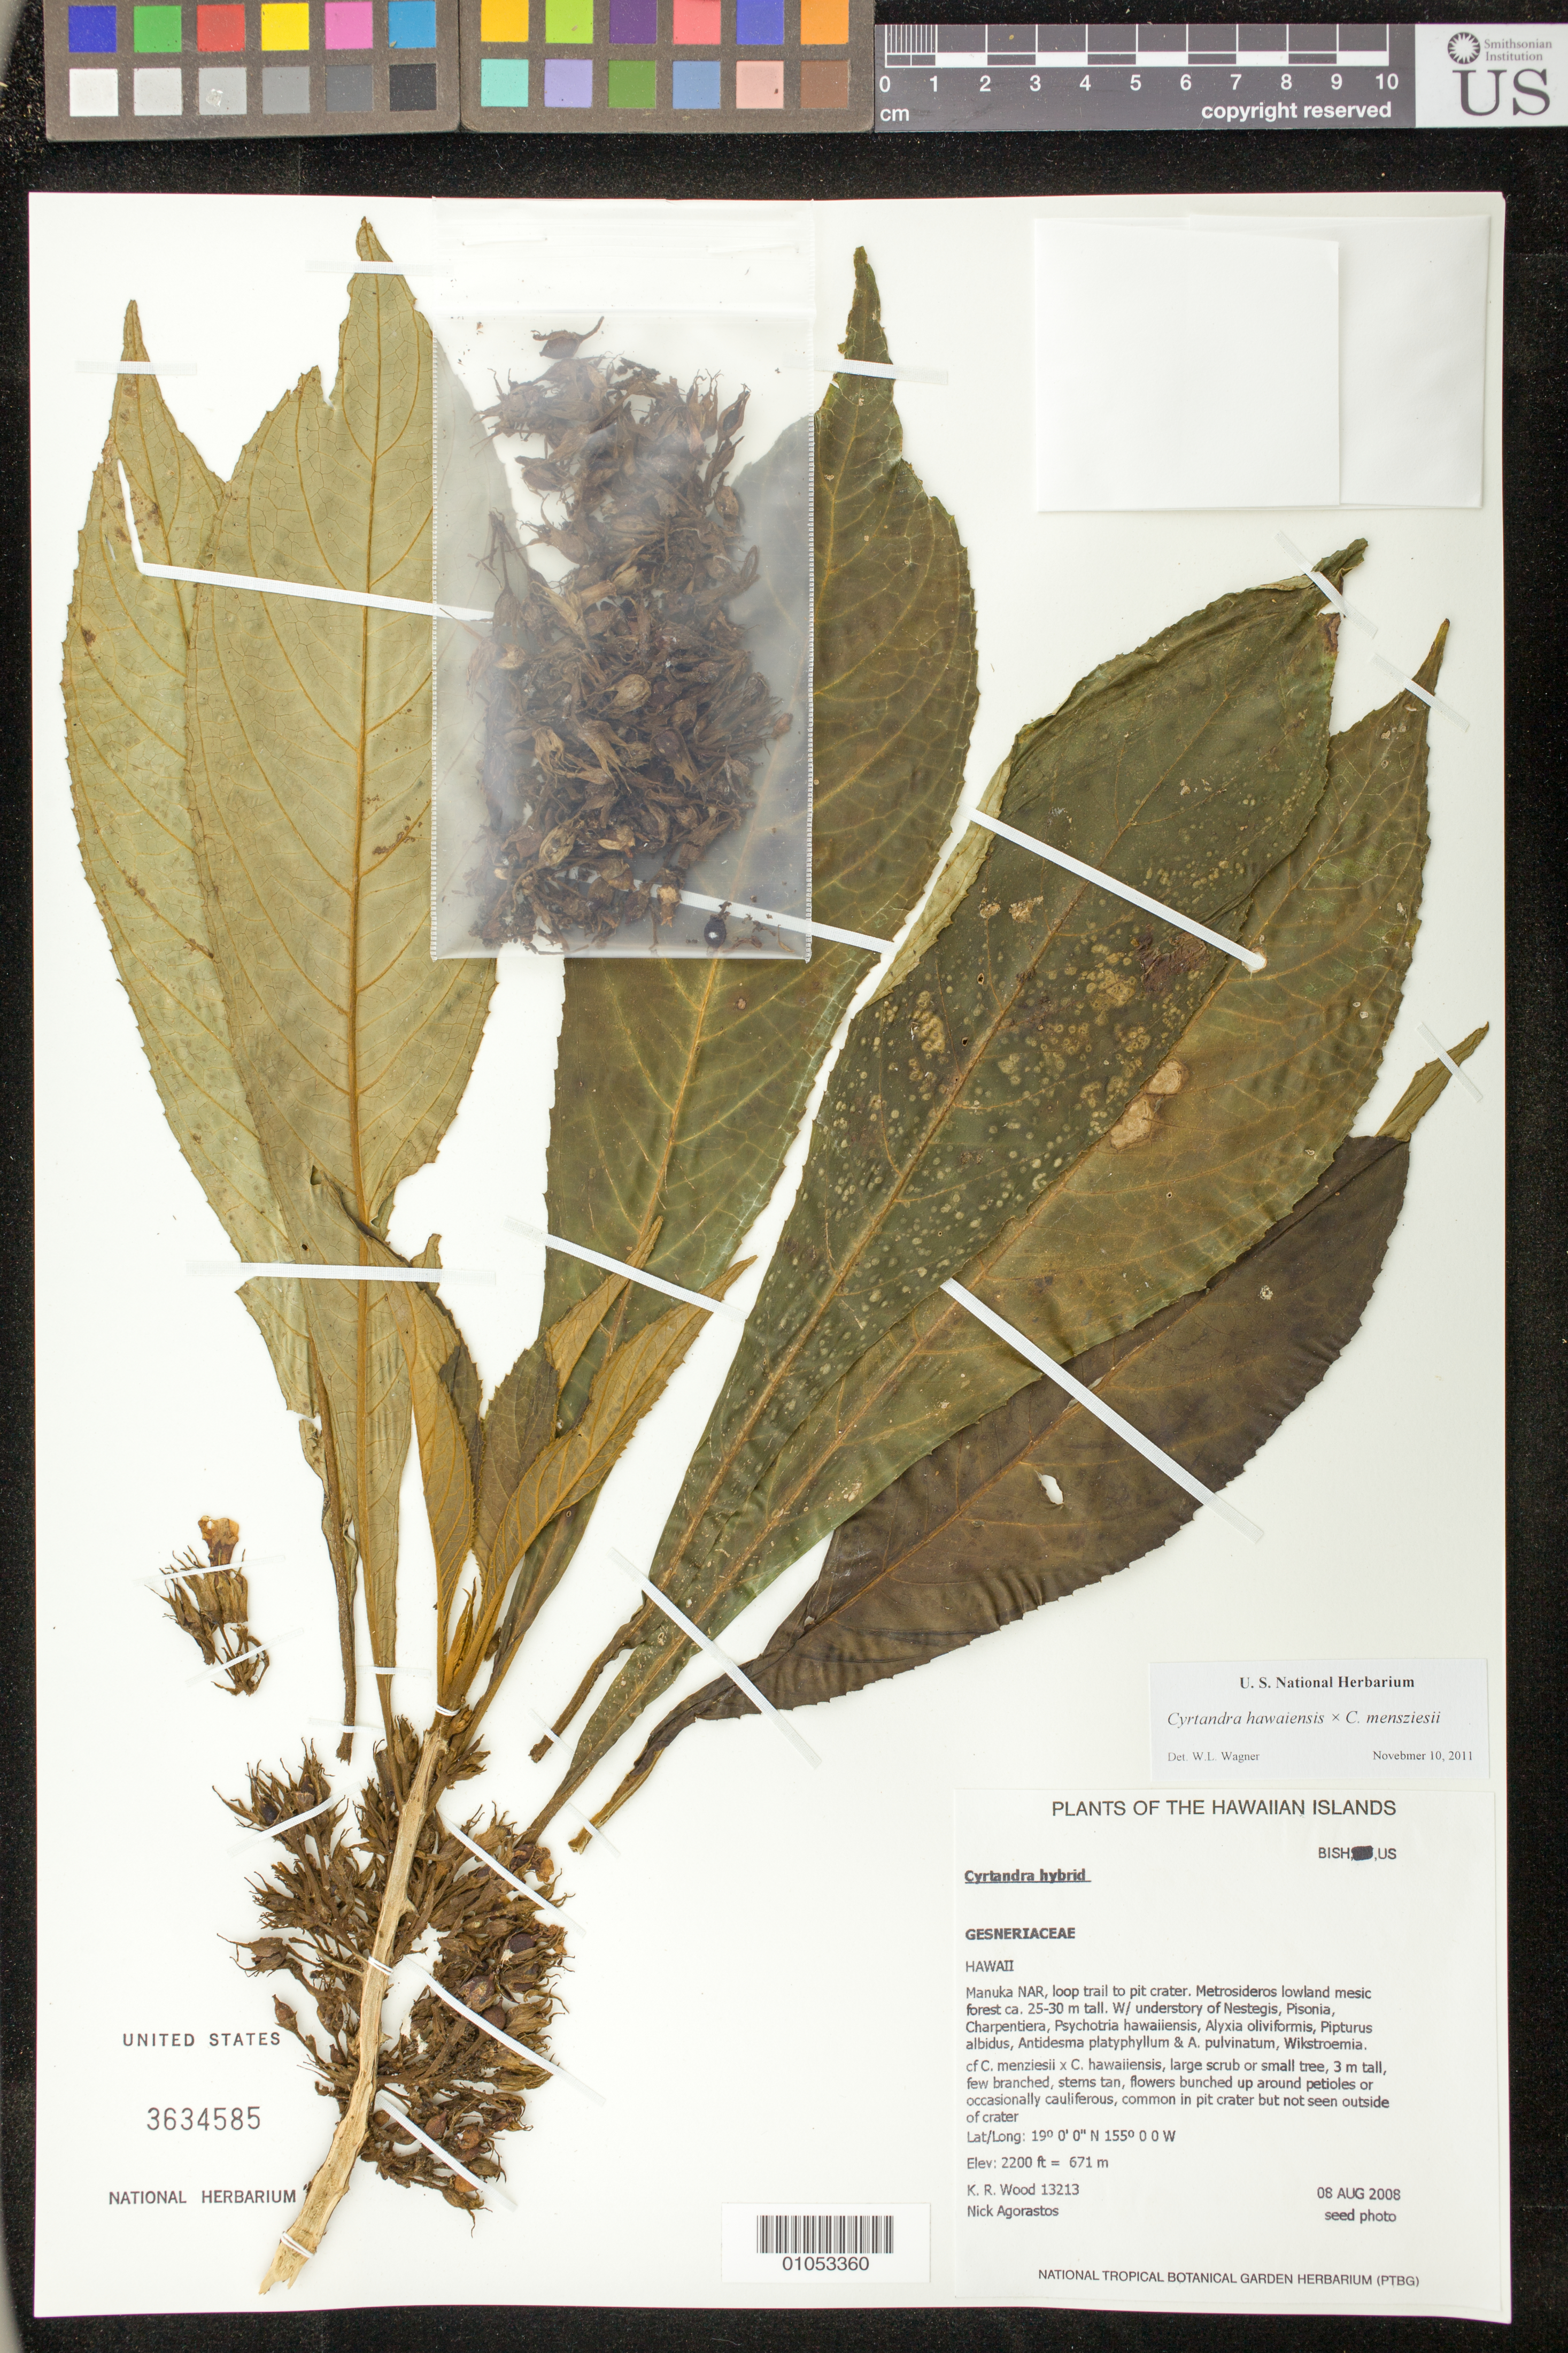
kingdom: Plantae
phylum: Tracheophyta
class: Magnoliopsida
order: Lamiales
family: Gesneriaceae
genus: Cyrtandra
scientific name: Cyrtandra hawaiensis x C. menziesii Hook. & Arn.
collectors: K. R. Wood & N. Agorastos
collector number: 13213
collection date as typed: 8 Aug 2008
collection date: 2008-08-08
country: United States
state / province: Hawaii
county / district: Hawaii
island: Hawaii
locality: Manuka NAR, loop trail to pit crater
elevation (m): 671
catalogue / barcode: US 3634585